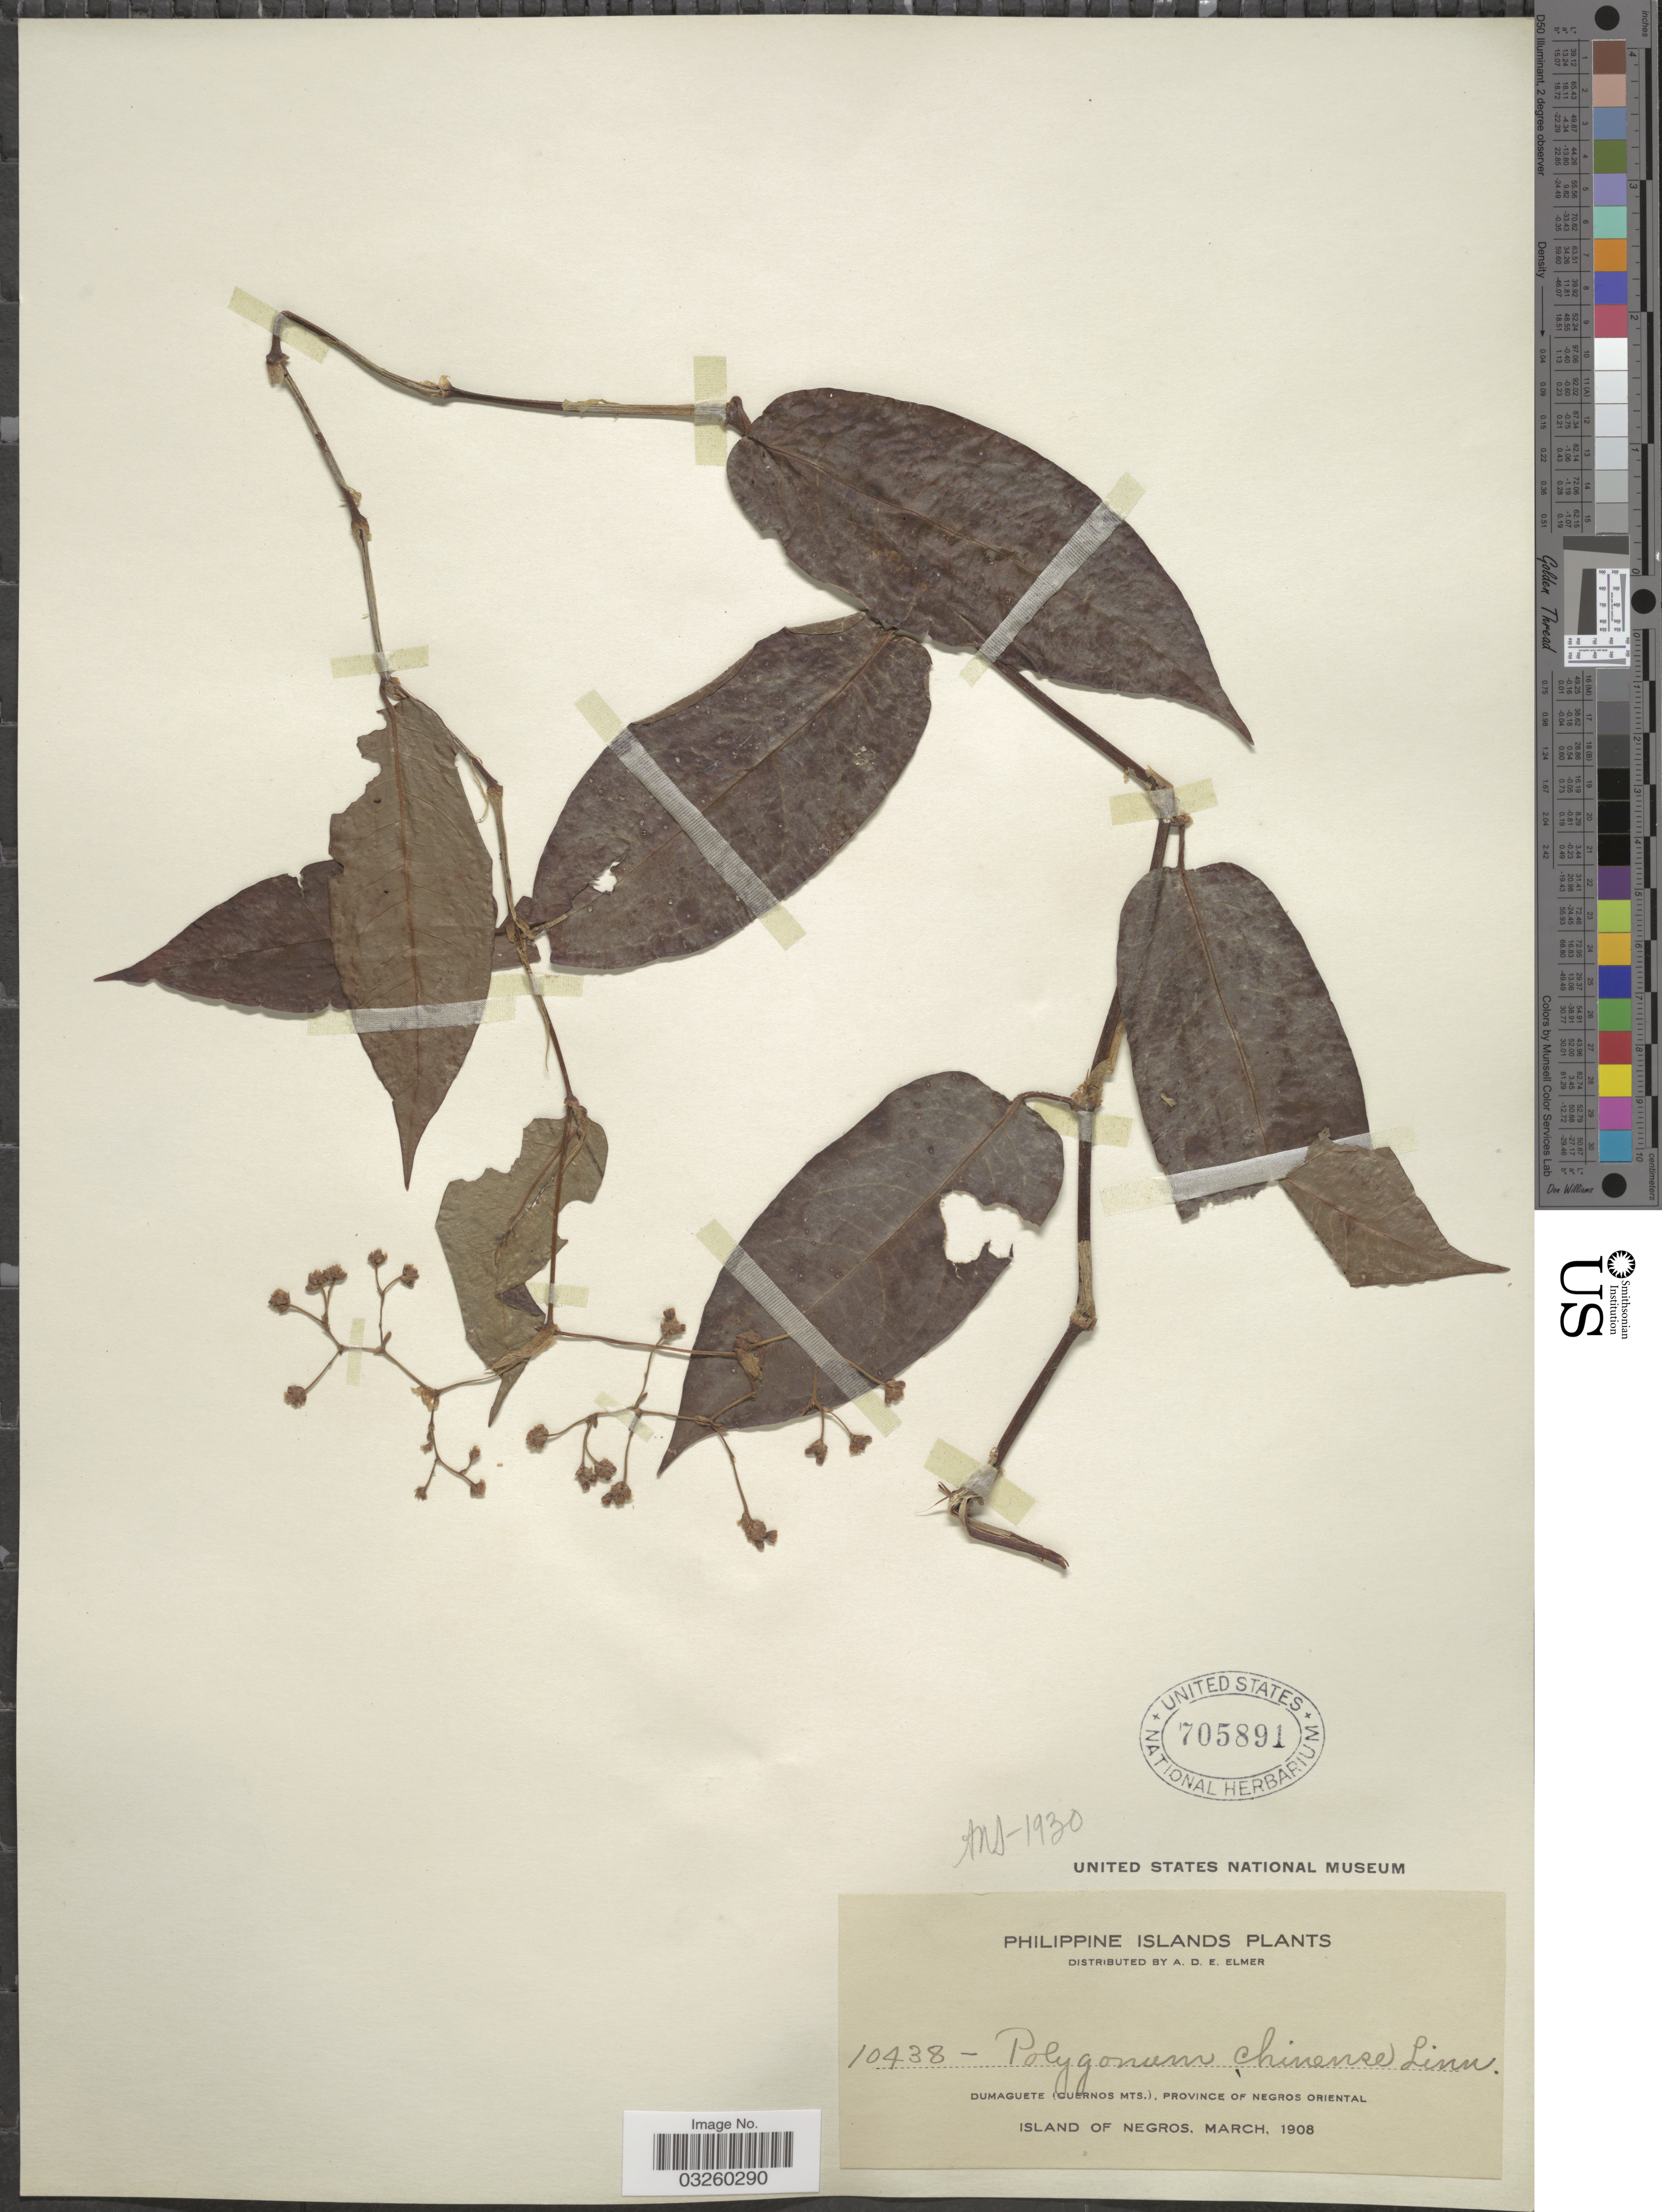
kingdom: Plantae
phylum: Tracheophyta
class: Magnoliopsida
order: Caryophyllales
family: Polygonaceae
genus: Polygonum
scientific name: Polygonum chinense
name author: L.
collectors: A. D. E. Elmer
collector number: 10438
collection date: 1908-03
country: Philippines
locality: Philippine Islands. Dumaguete (Cuernos Mts.), Province of Negros Oriental. Island of Negros.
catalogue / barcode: US 705891